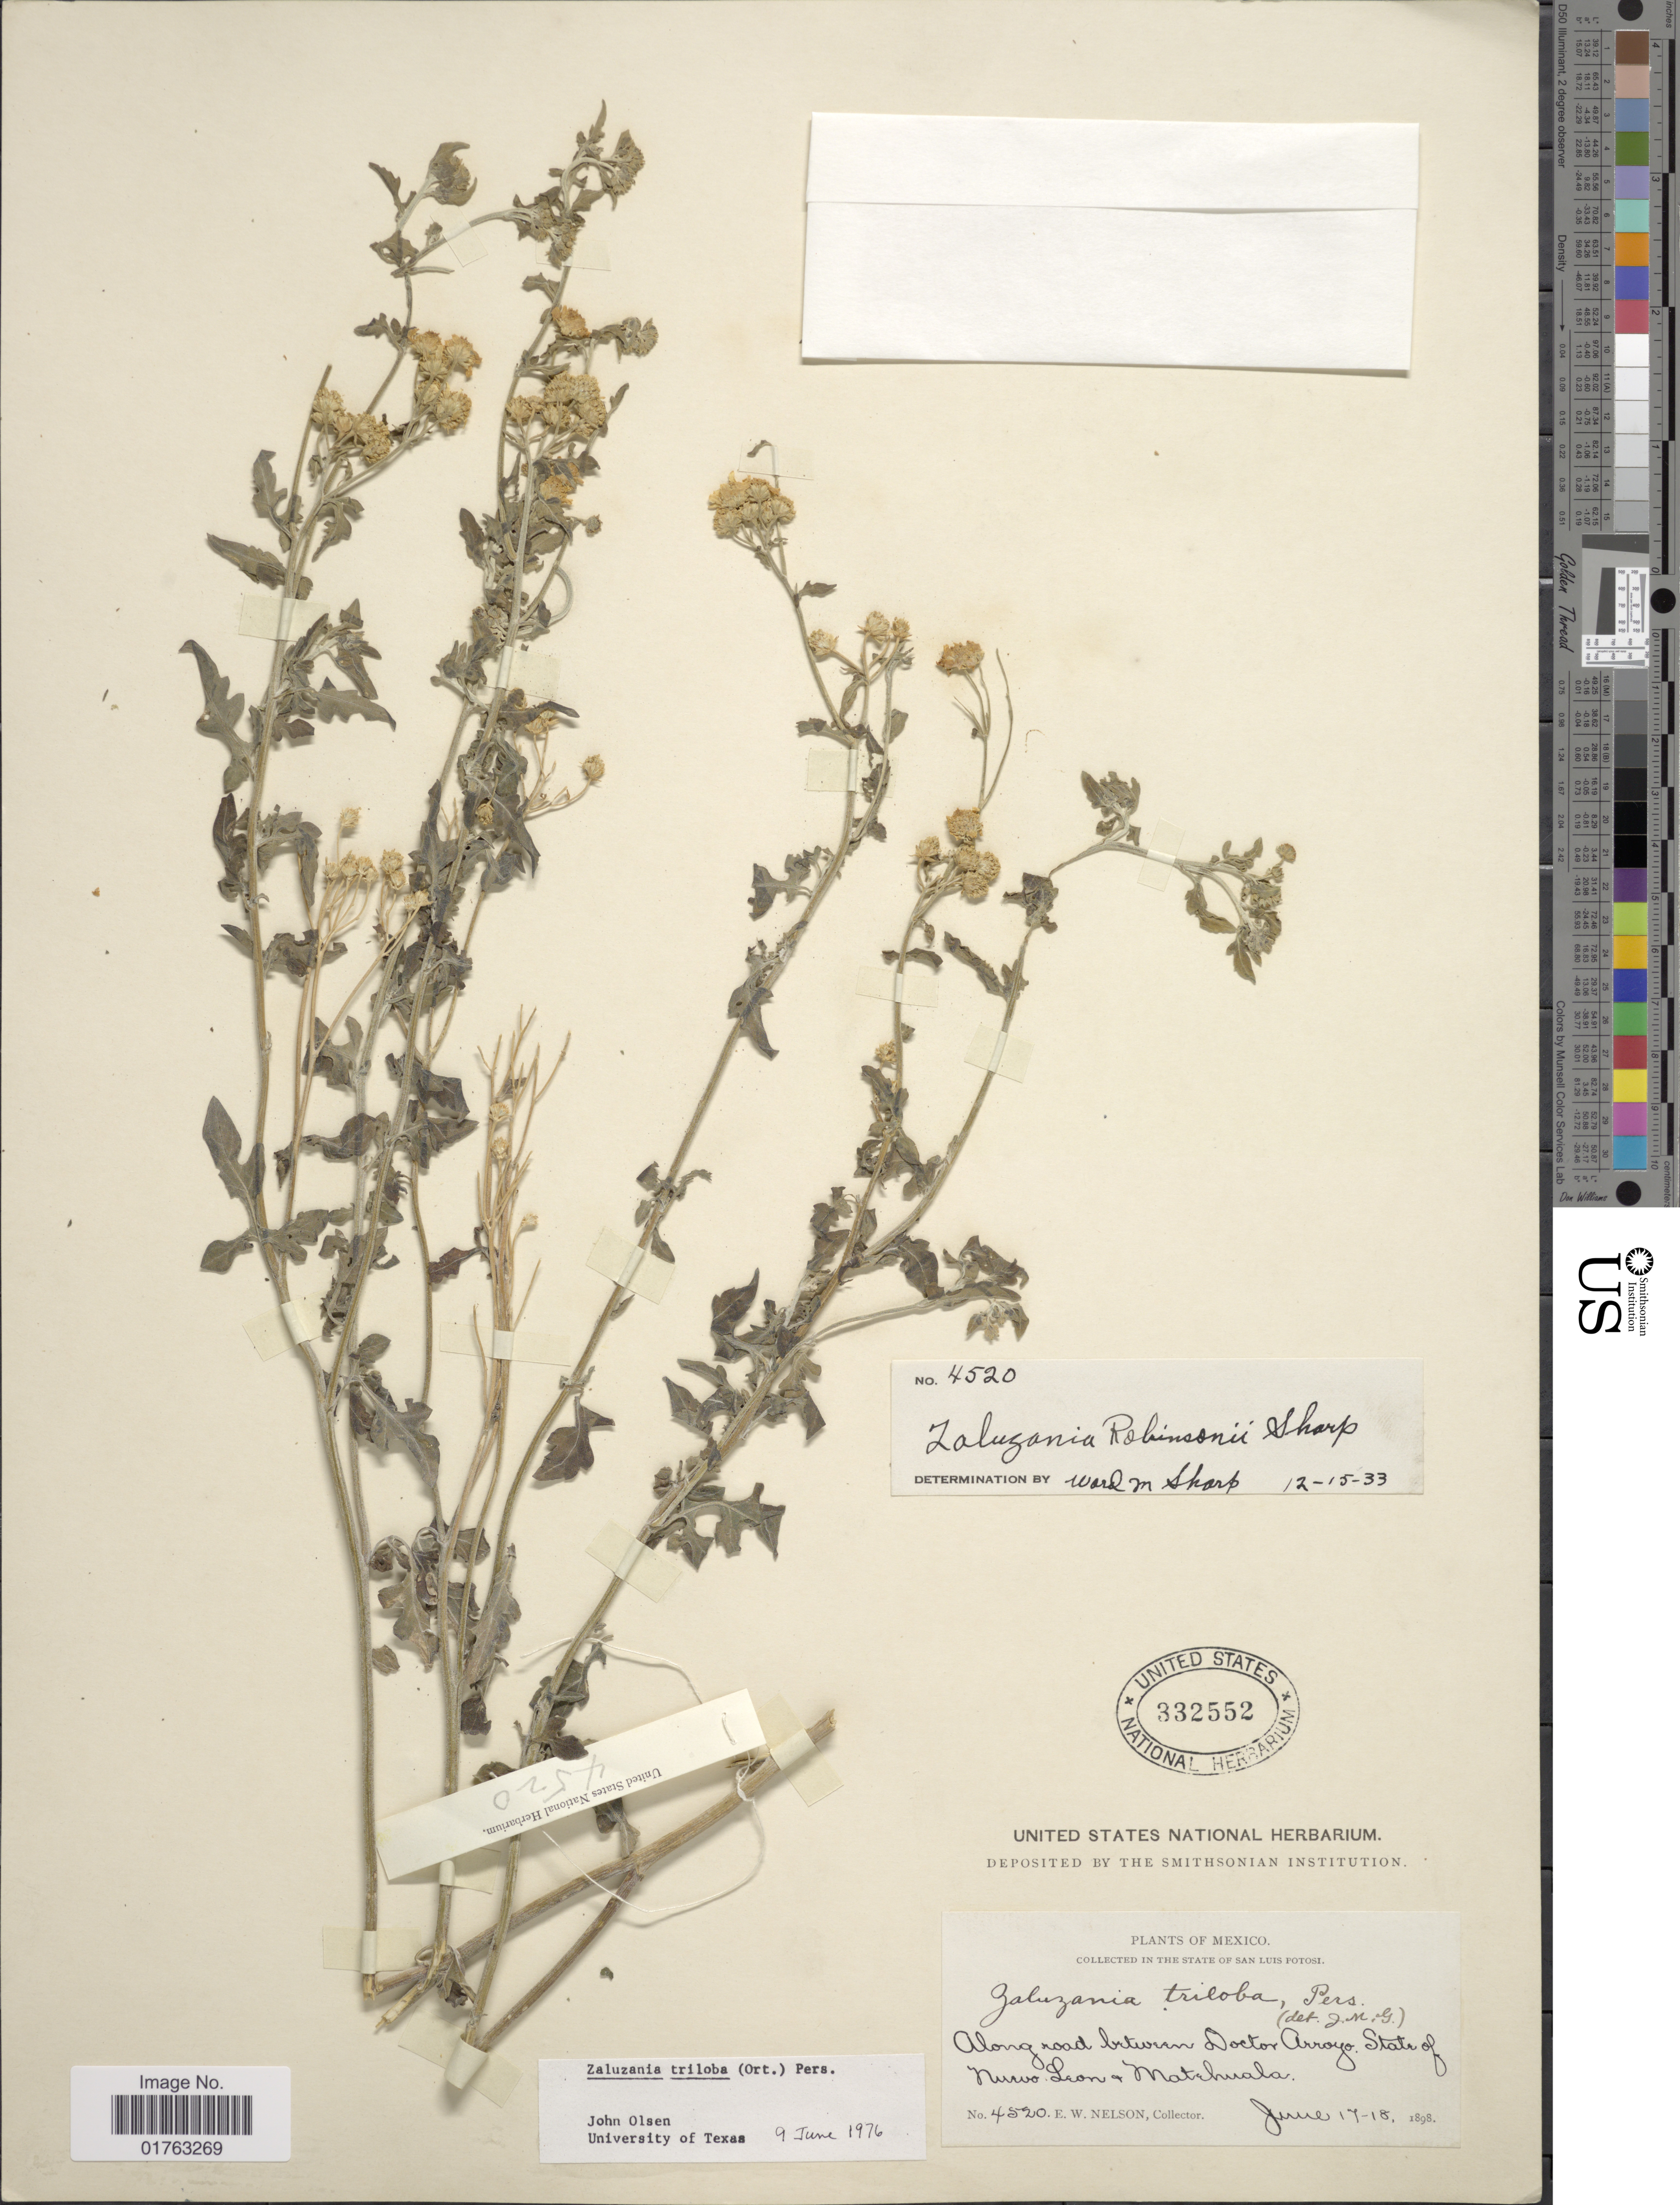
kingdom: Plantae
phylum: Tracheophyta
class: Magnoliopsida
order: Asterales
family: Asteraceae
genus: Zaluzania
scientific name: Zaluzania triloba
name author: (Ortega) Pers.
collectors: E. W. Nelson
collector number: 4520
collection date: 1898-06-17/1898-06-18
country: Mexico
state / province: Nuevo León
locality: State of San Luis Potosi. Along road between Doctor Arroyo State of Nuevo Leon & Matehuala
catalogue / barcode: US 332552